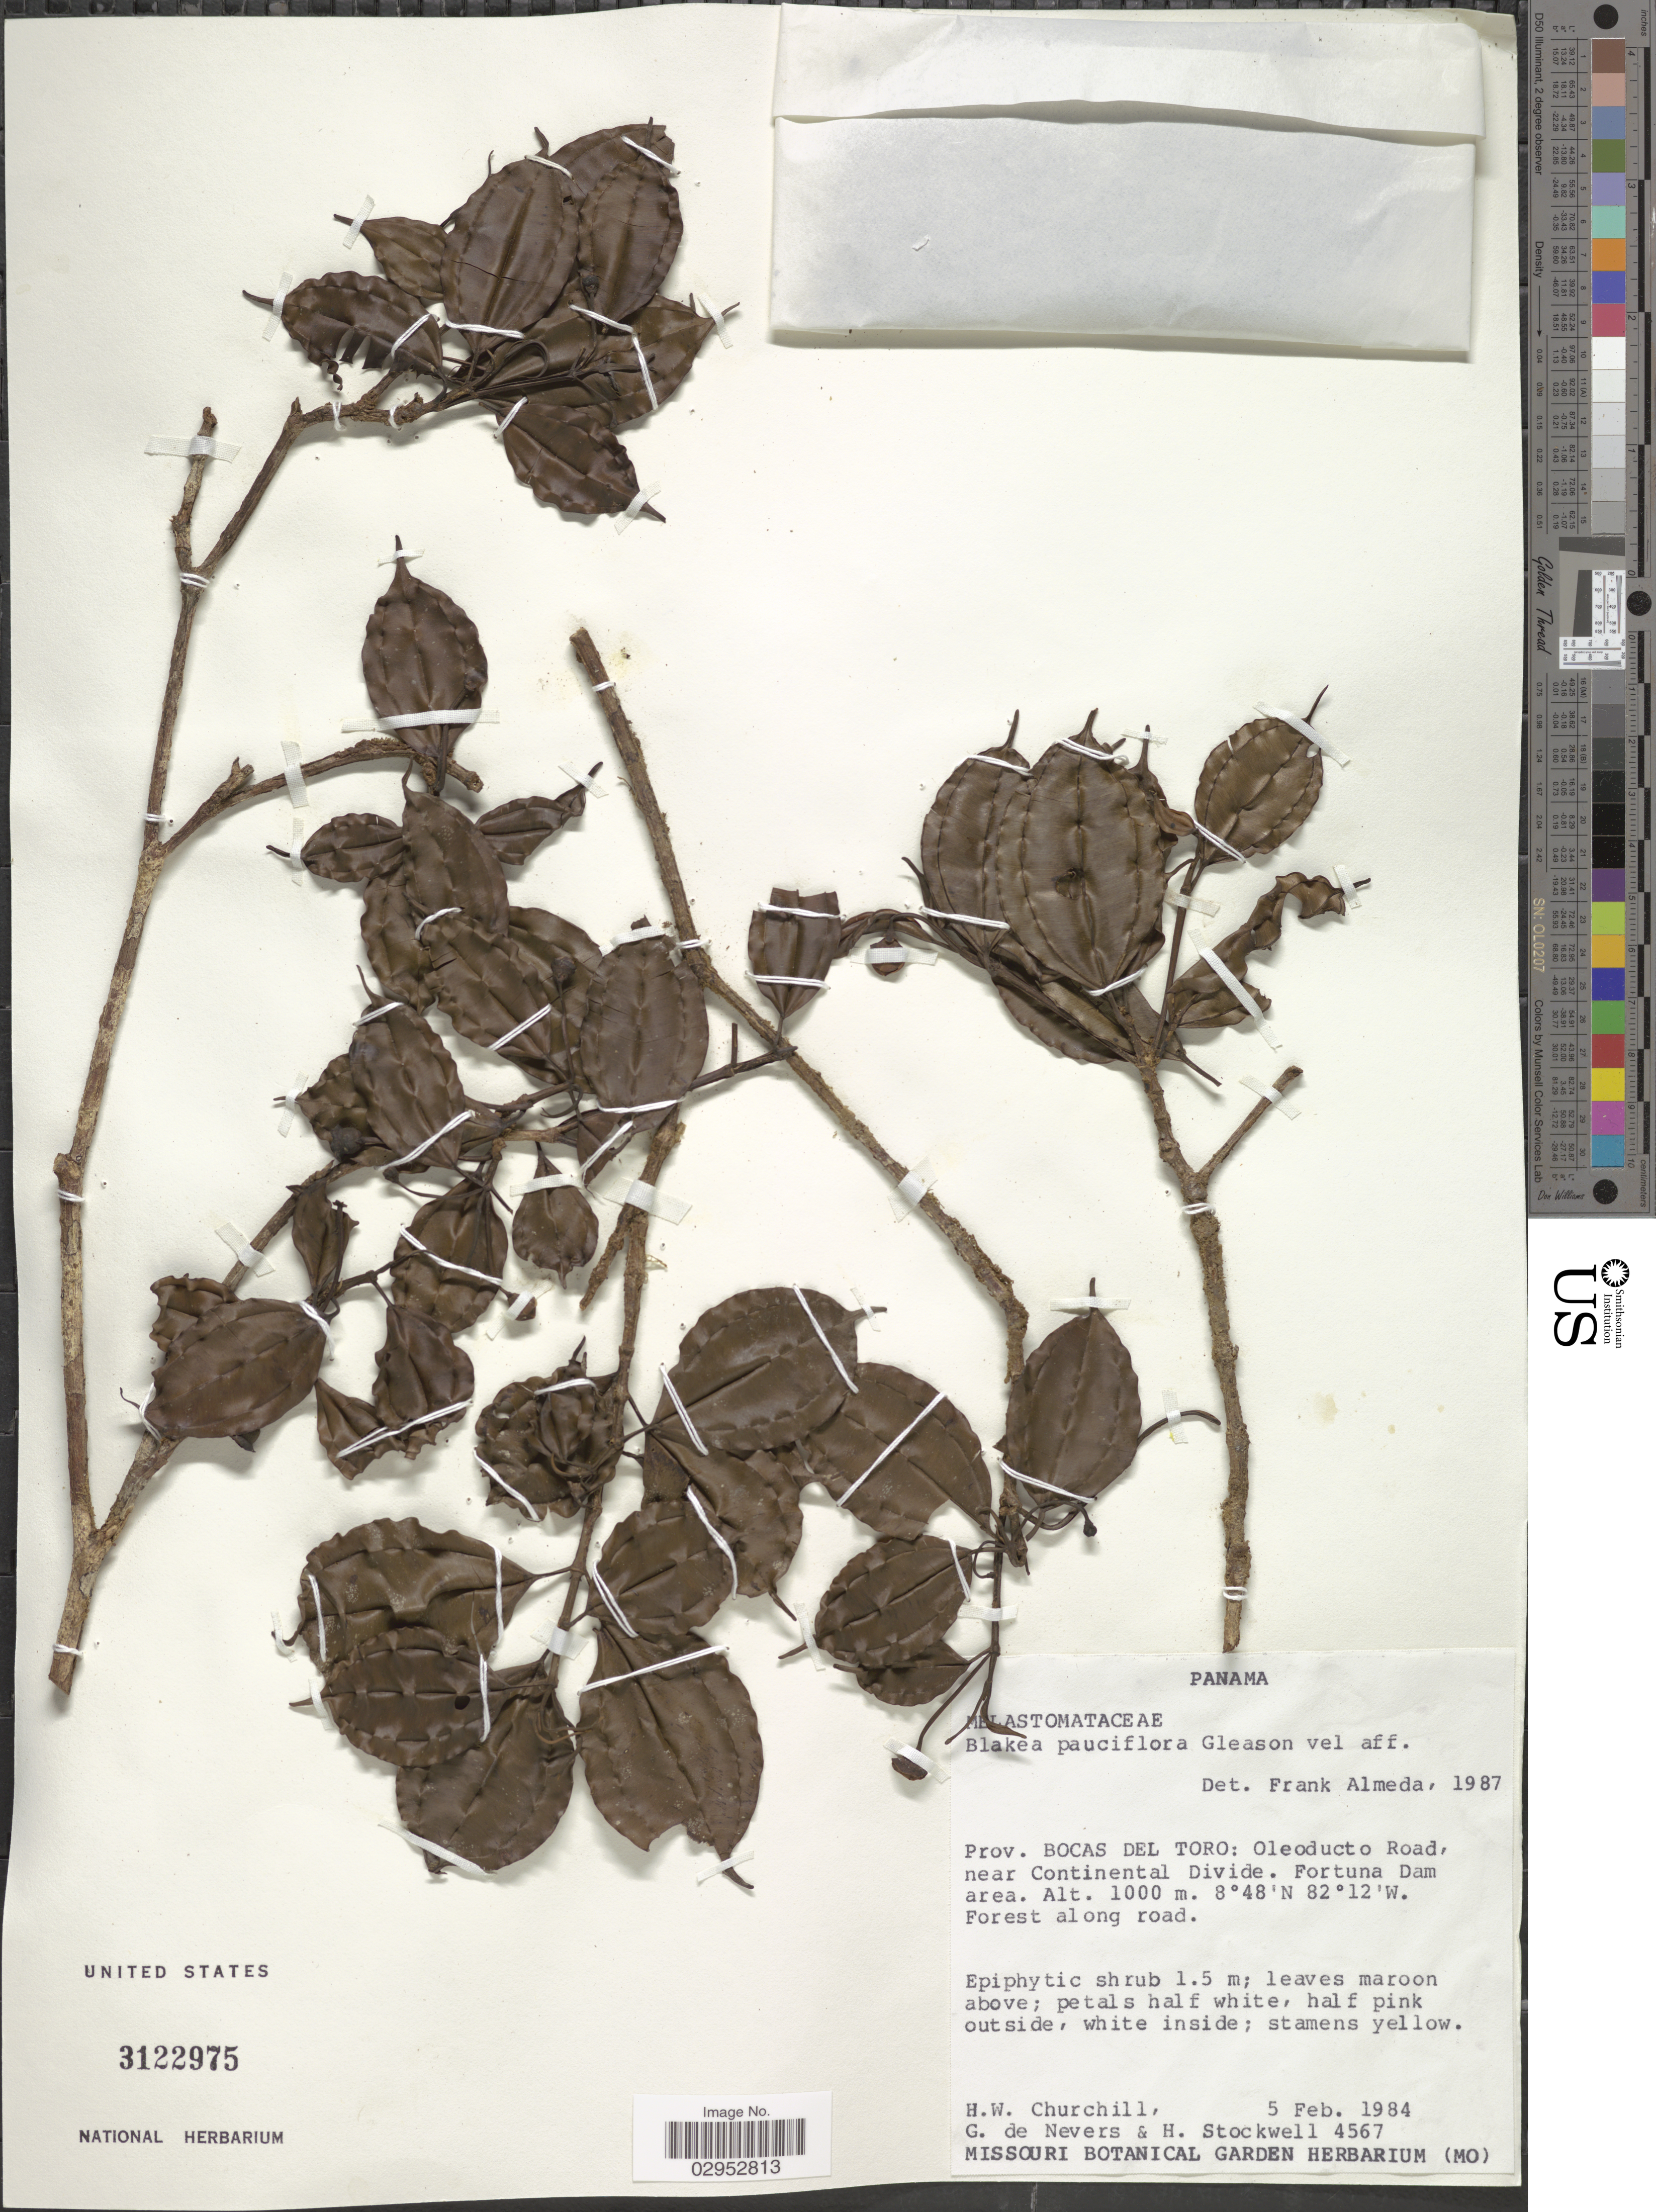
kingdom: Plantae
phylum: Tracheophyta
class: Magnoliopsida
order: Myrtales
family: Melastomataceae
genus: Blakea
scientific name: Blakea pauciflora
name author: Gleason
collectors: H. Churchill, G. Nevers & H. Stockwell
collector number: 4567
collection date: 1984-02-05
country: Panama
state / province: Bocas del Toro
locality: Prov. Bocas del Toro: Oleoducto Road, near Continental Divide. Fortuna Dam area.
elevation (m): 1000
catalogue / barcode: US 3122975